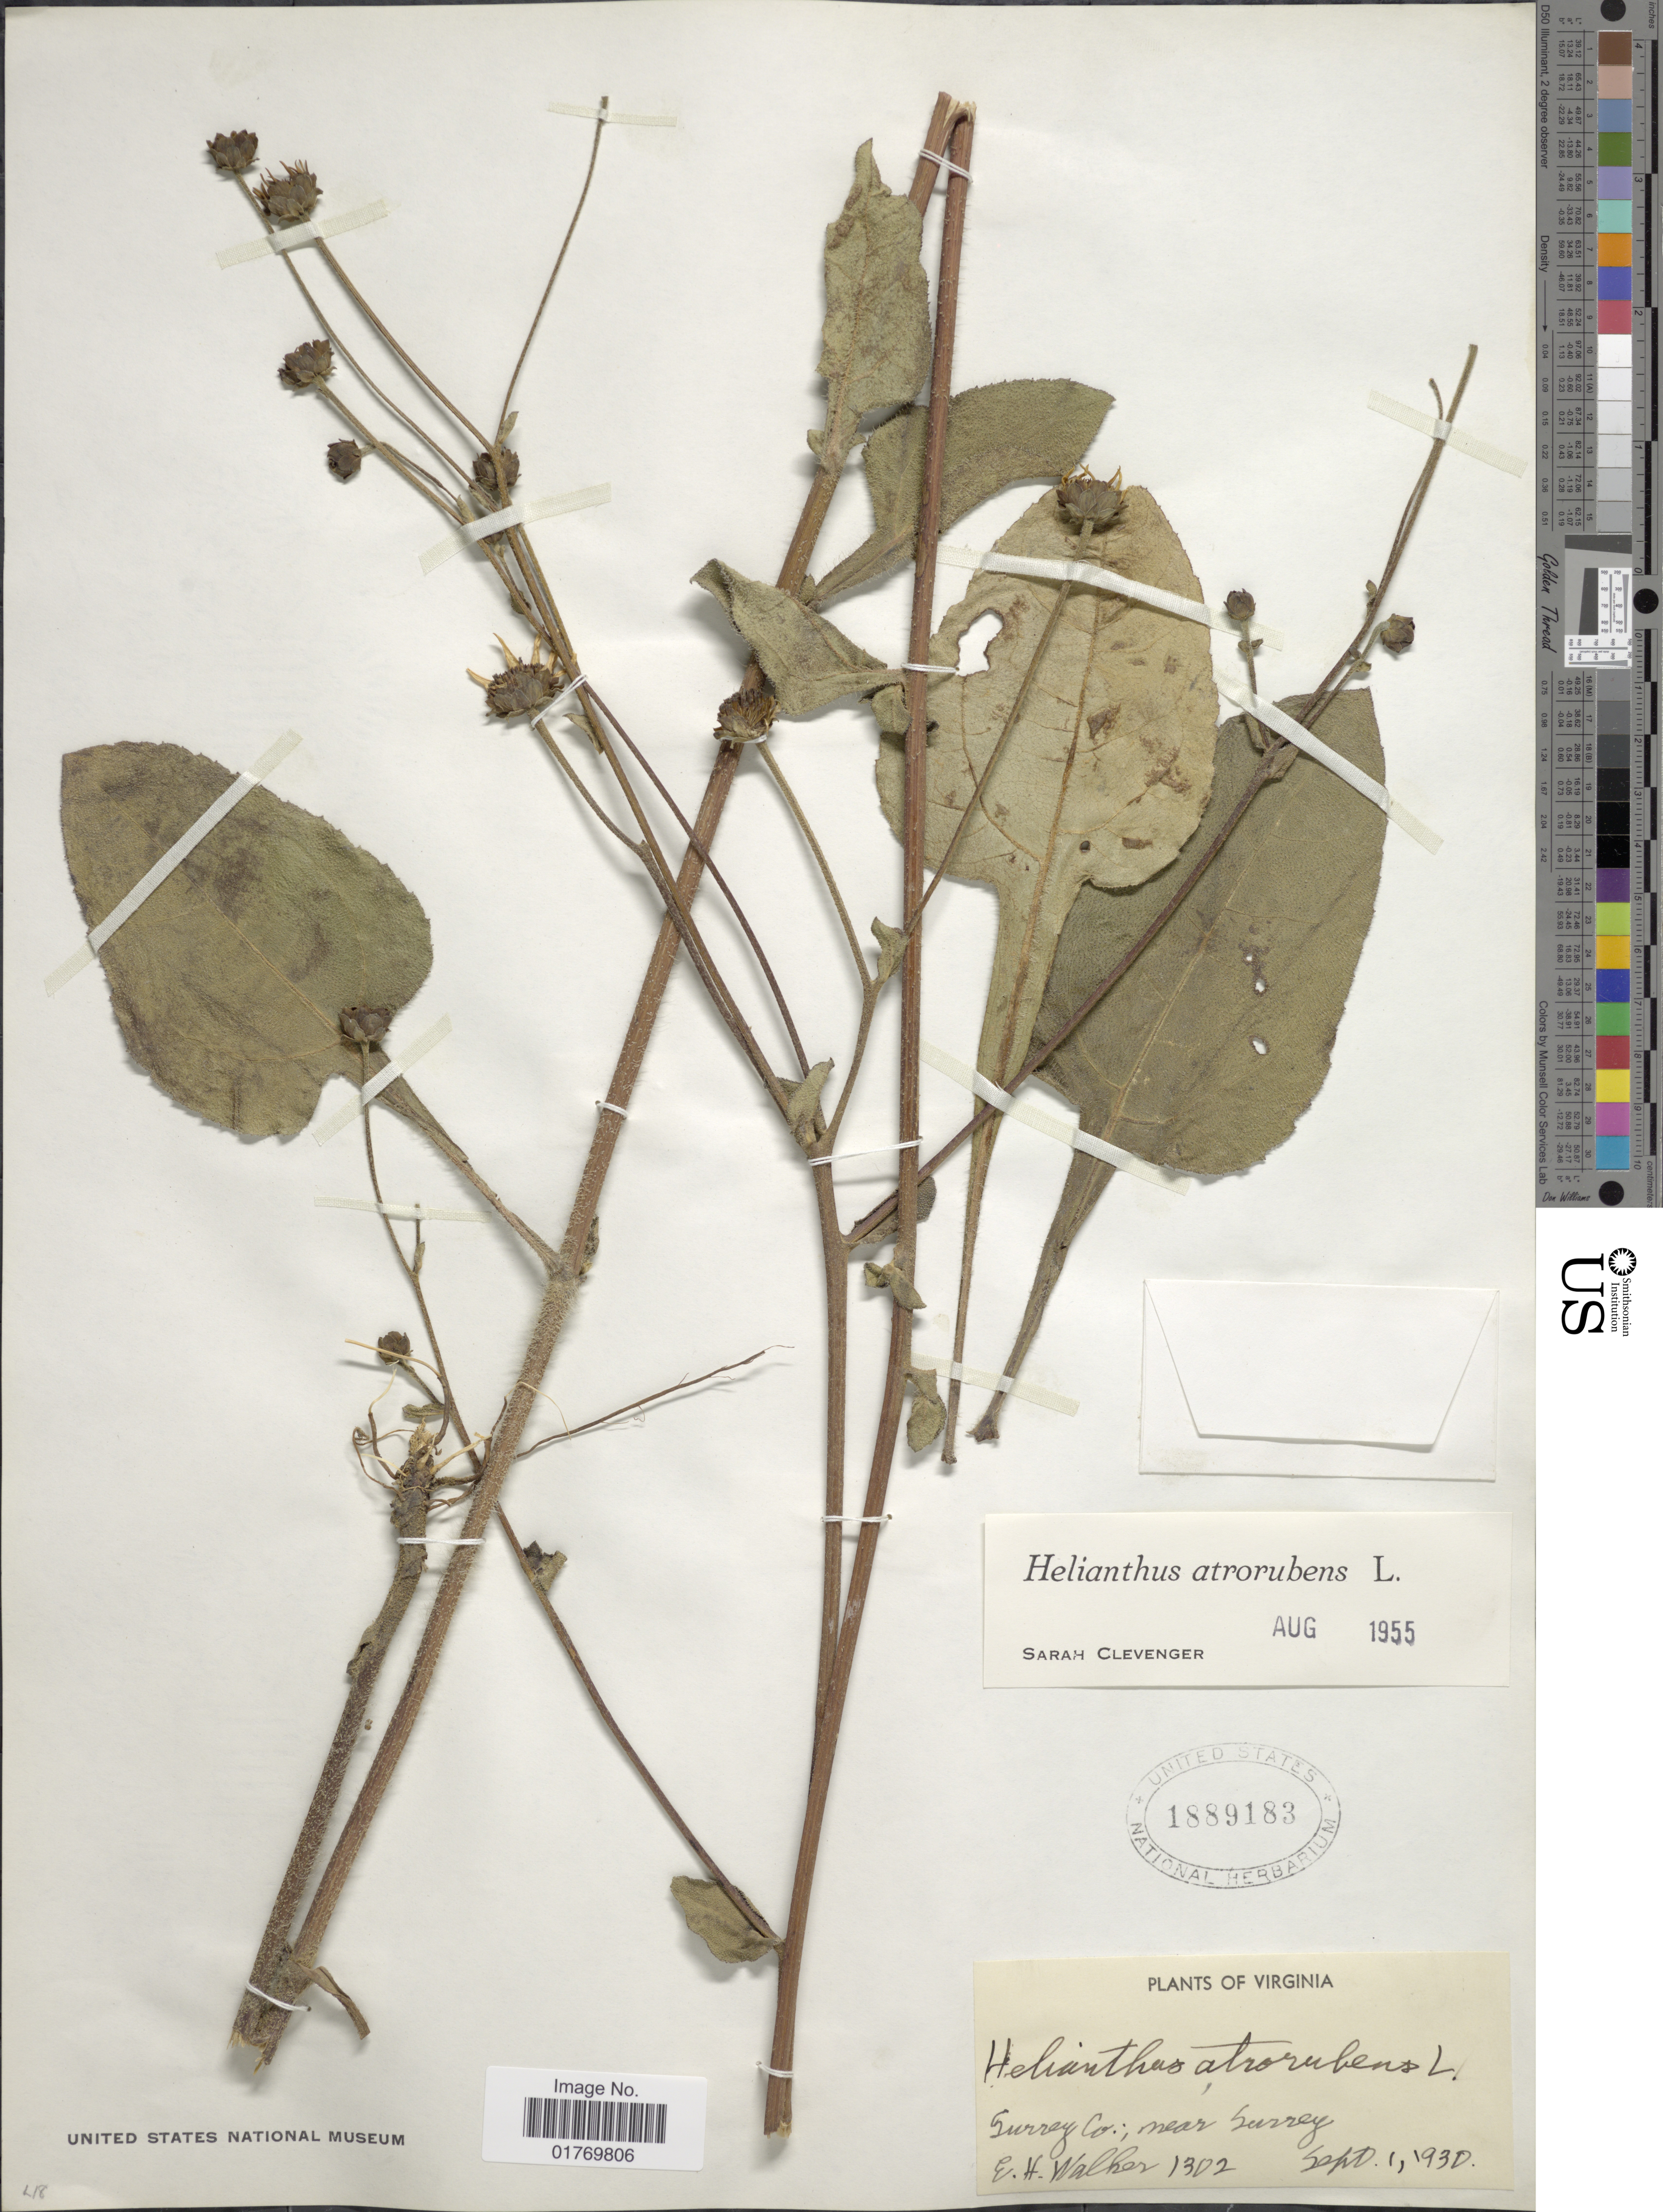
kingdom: Plantae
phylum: Tracheophyta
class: Magnoliopsida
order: Asterales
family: Asteraceae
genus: Helianthus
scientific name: Helianthus atrorubens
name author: L.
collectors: E. H. Walker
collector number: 1302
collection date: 1930-09-01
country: United States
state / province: Virginia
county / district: Surry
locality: Surrey Co.: near Surrey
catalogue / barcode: US 1889183